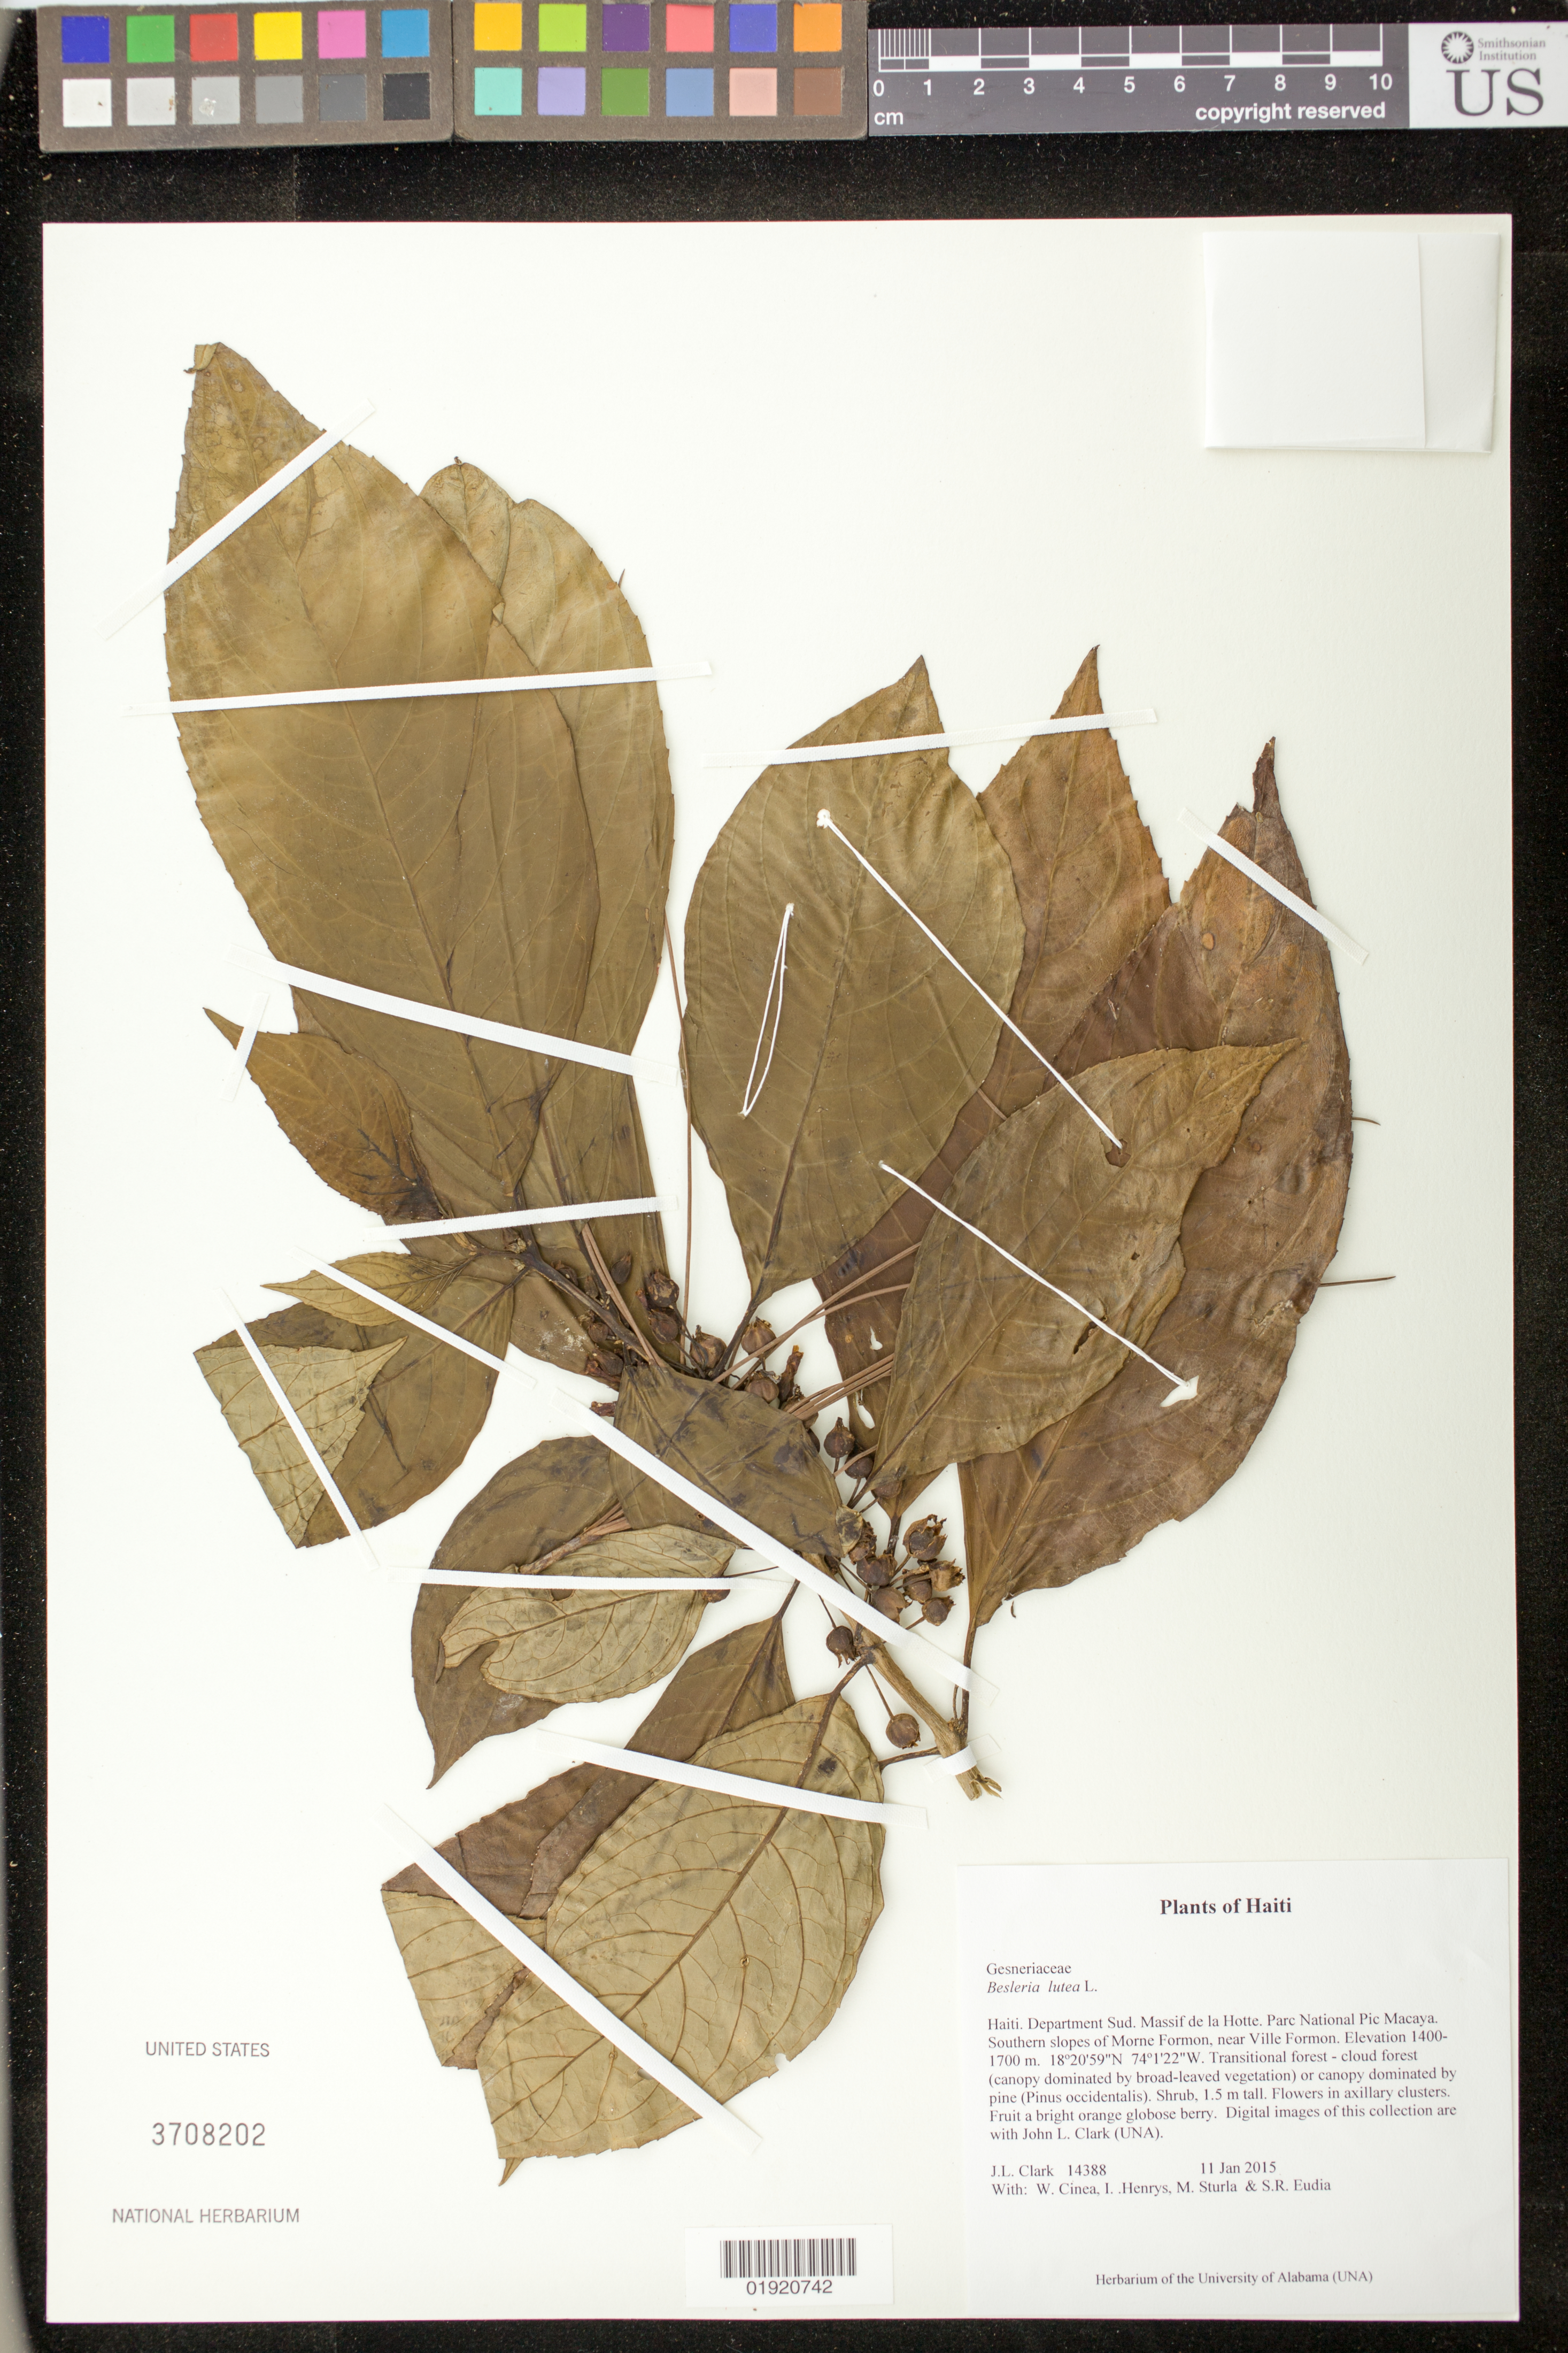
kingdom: Plantae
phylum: Tracheophyta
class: Magnoliopsida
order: Lamiales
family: Gesneriaceae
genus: Besleria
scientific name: Besleria lutea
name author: L.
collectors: J. L. Clark, W. Cinea, I. Henrys, M. Sturla & S. Eudia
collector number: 14388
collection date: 2015-01-11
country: Haiti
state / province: Sud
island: Hispaniola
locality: Haiti. Department Sud. Massif de la Hotte. Parc National Pic Macaya. Southern slopes of Morne Formon, near Ville Formon.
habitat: Transitional forest- cloud forest (canopy dominated by broad-leaved vegetation) or canopy dominated by pine (Pinus occidentalis).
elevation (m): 1400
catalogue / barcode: US 3708202